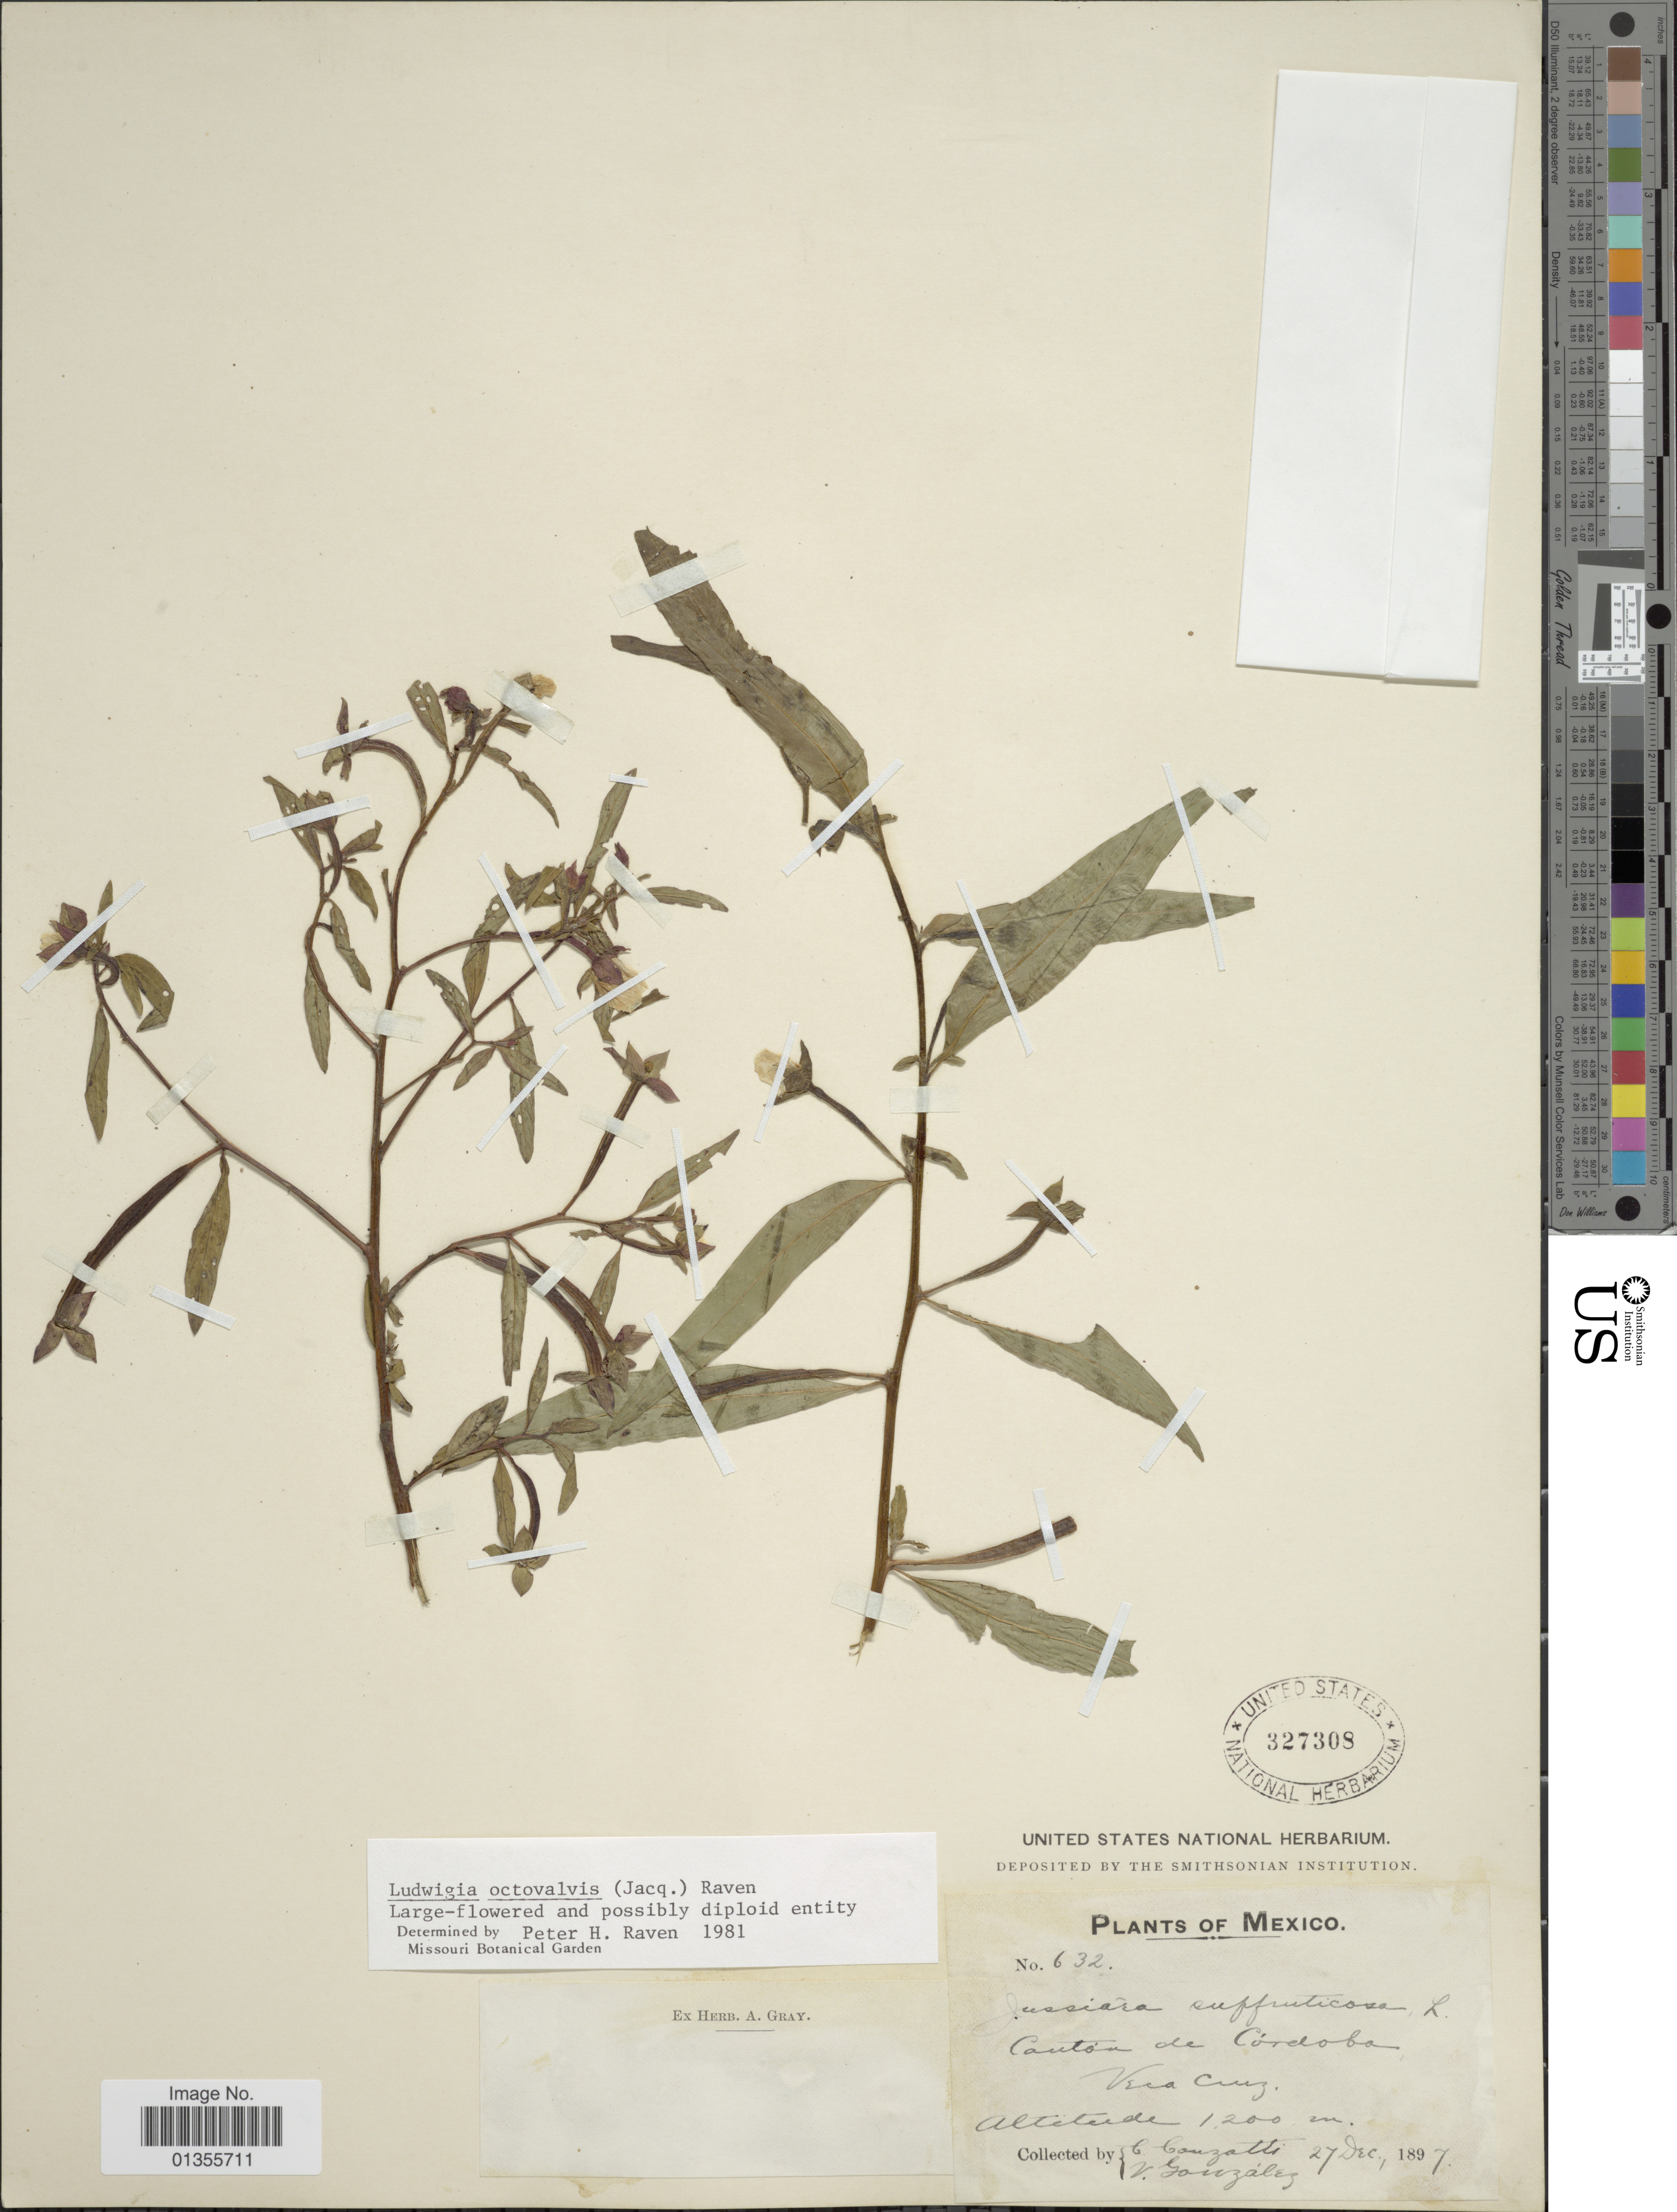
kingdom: Plantae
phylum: Tracheophyta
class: Magnoliopsida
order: Myrtales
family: Onagraceae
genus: Ludwigia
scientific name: Ludwigia octovalvis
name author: (Jacq.) P.H. Raven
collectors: C. Conzatti & V. González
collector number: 632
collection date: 1897-12-27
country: Colombia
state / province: Córdoba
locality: Vera Cruz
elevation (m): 1200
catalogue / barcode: US 327308